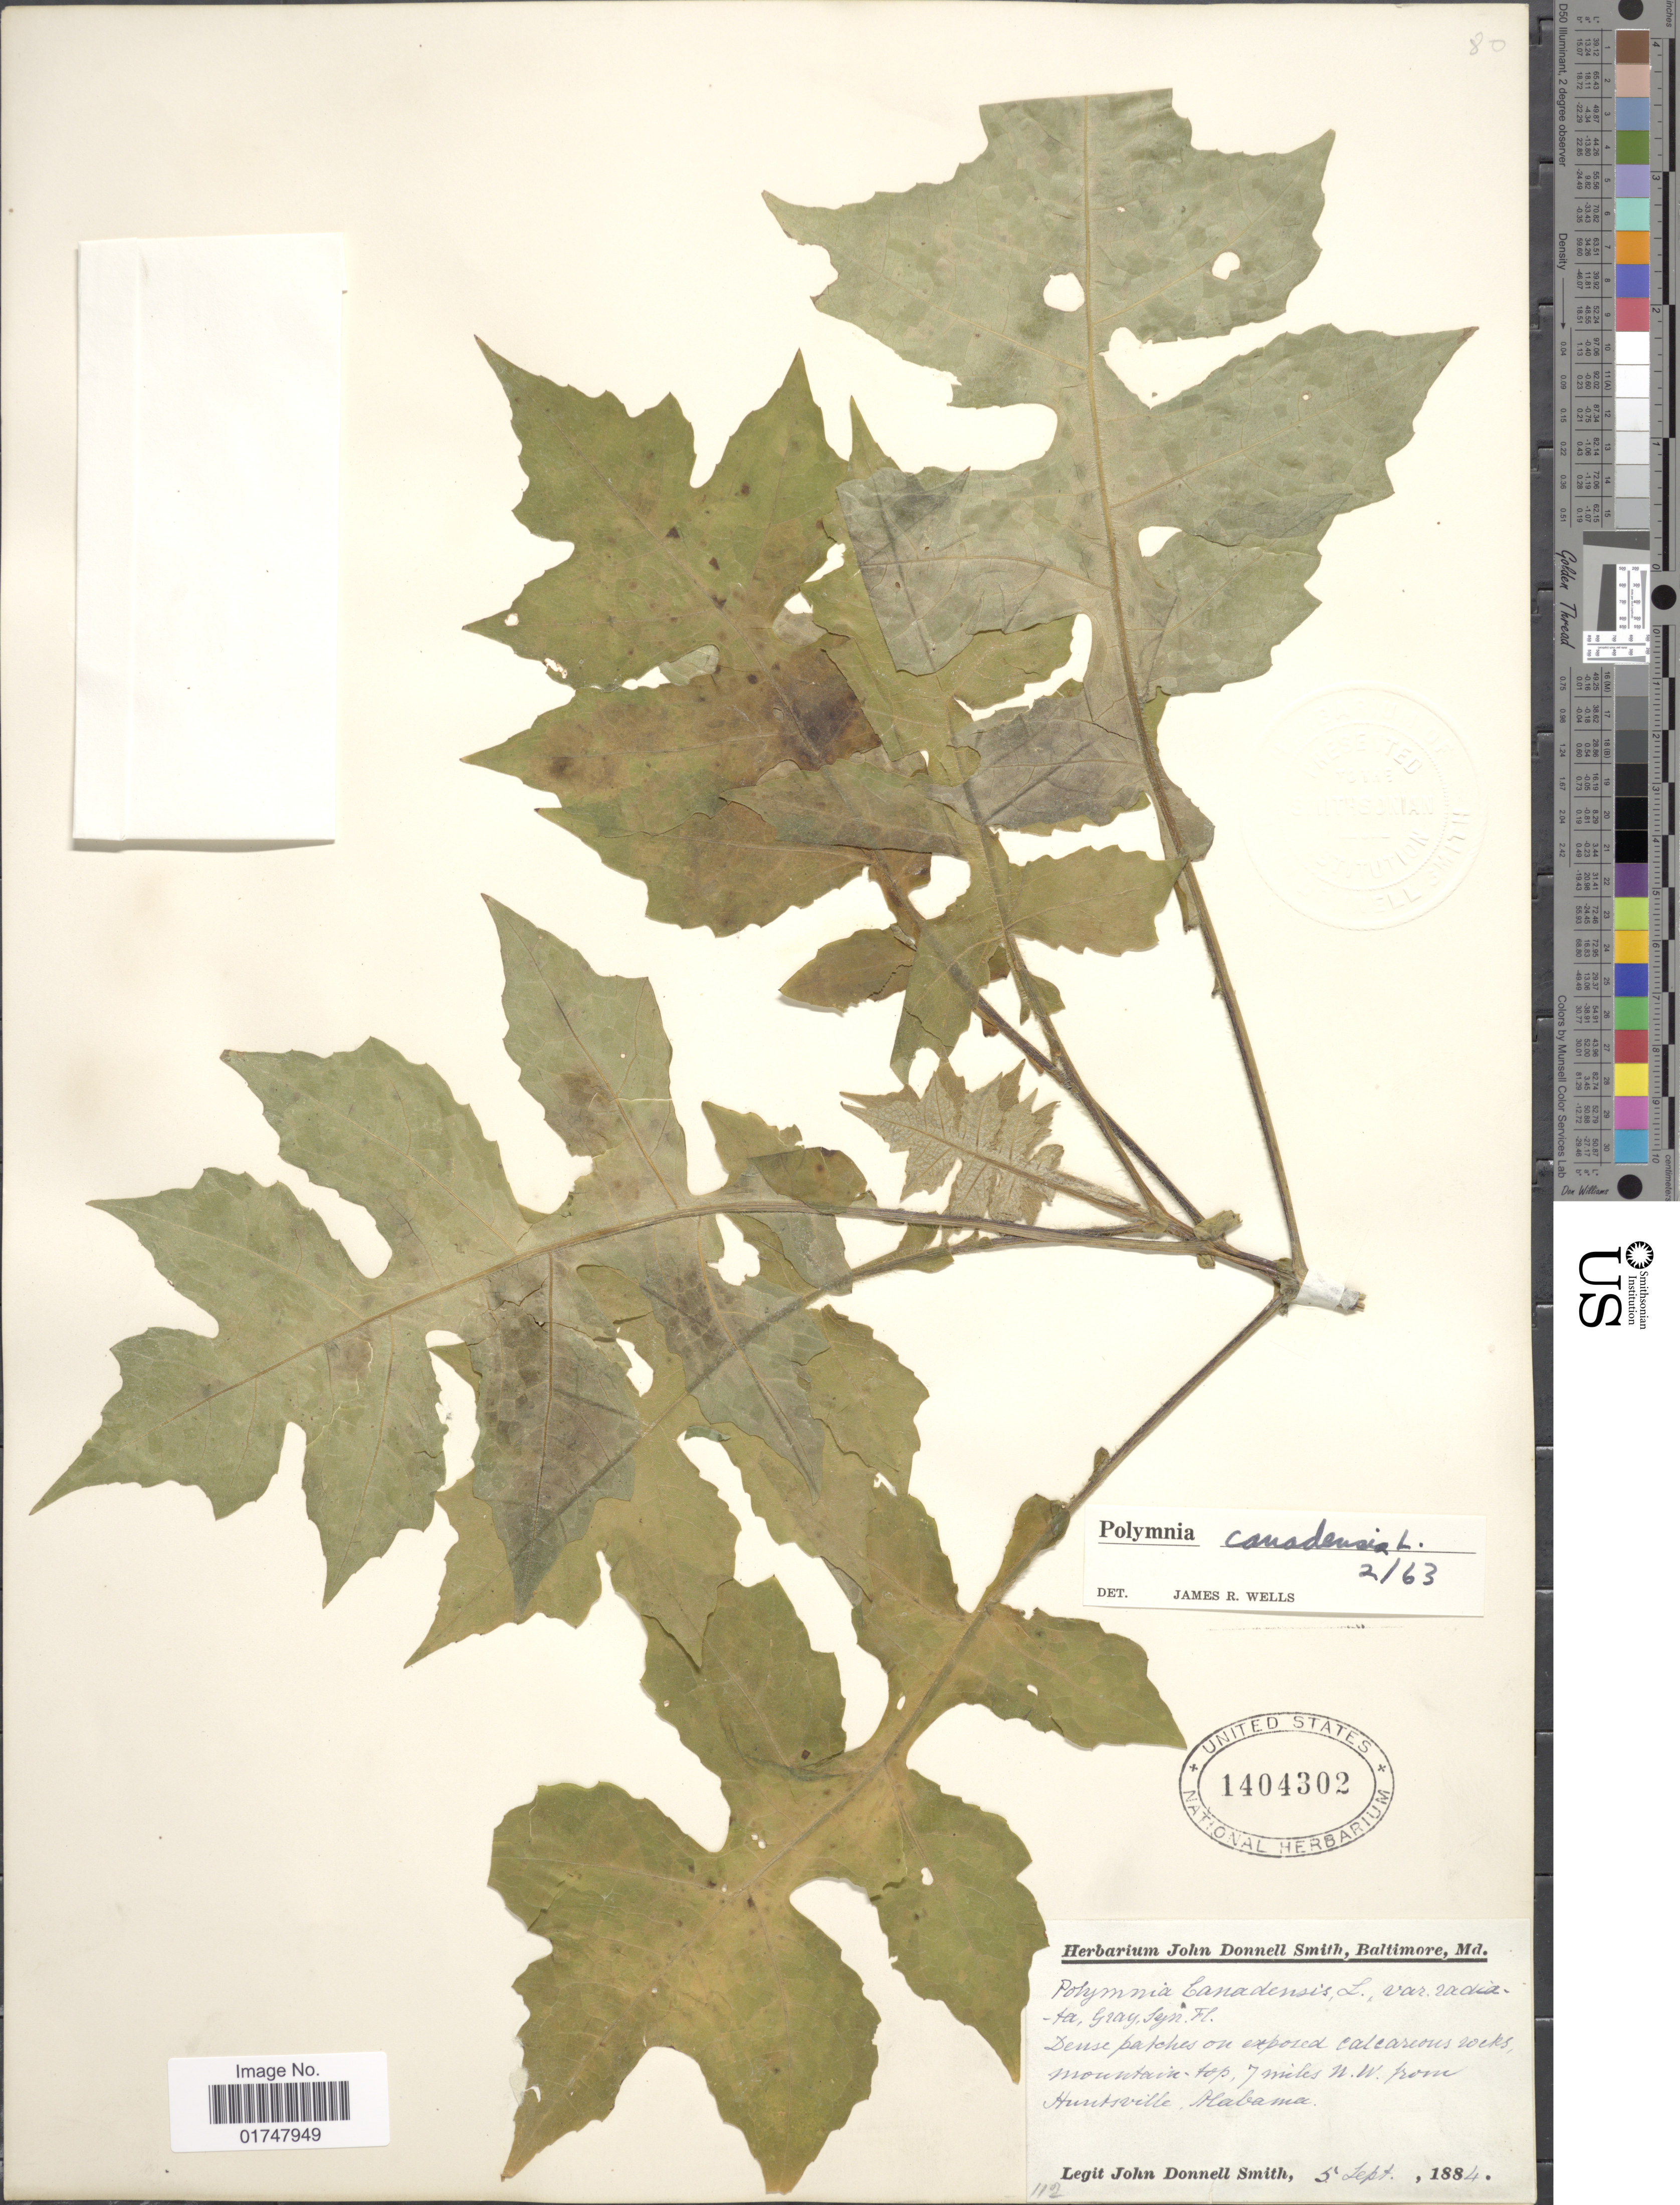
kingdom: Plantae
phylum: Tracheophyta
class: Magnoliopsida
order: Asterales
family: Asteraceae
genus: Polymnia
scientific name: Polymnia canadensis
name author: L.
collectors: J. Donnell Smith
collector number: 112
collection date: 1884-09-05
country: United States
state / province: Alabama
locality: Dense patches on exposed calcareous rocks, mountain top, 7 miles N. W. from Huntsville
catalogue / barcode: US 1404302